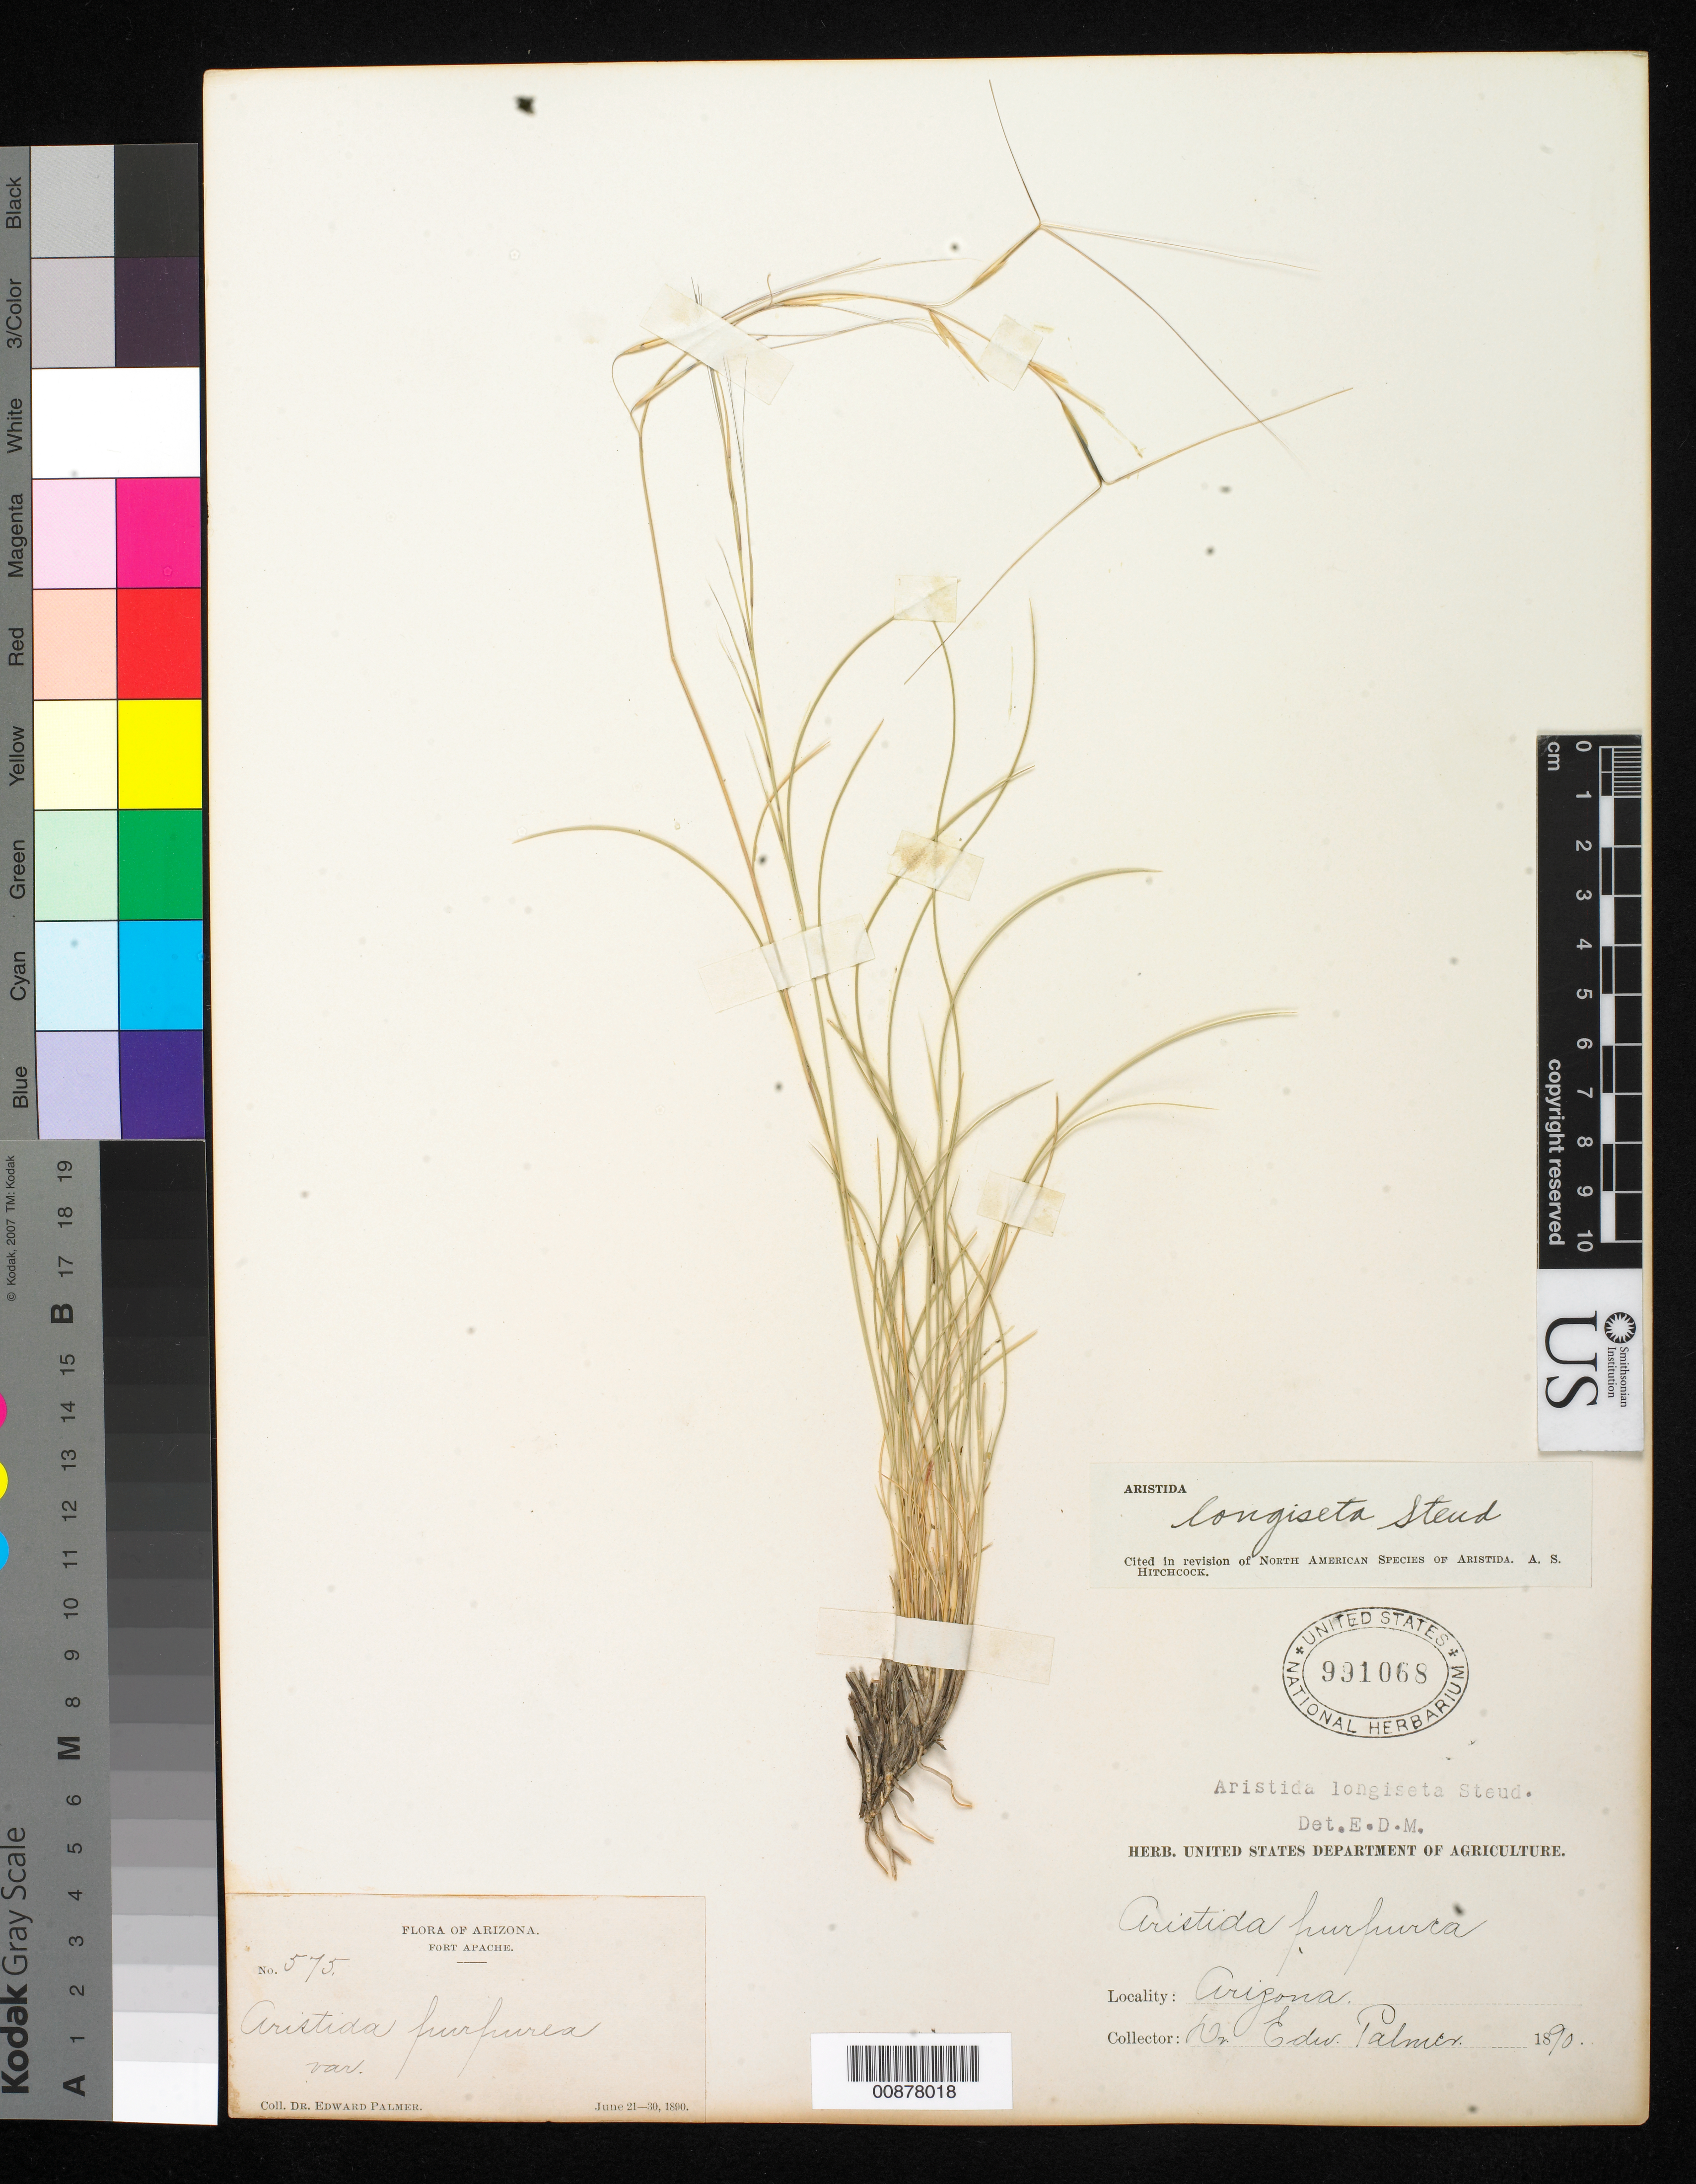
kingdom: Plantae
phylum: Tracheophyta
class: Liliopsida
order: Poales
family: Poaceae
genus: Aristida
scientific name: Aristida purpurea var. longiseta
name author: (Steud.) Vasey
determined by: Poaceae Reorganization Project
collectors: E. Palmer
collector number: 575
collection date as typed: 21 Jun 1890 to 30 Jun 1890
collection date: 1890-06-21/1890-06-30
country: United States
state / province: Arizona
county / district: Navajo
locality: Fort Apache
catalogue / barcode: US 991068